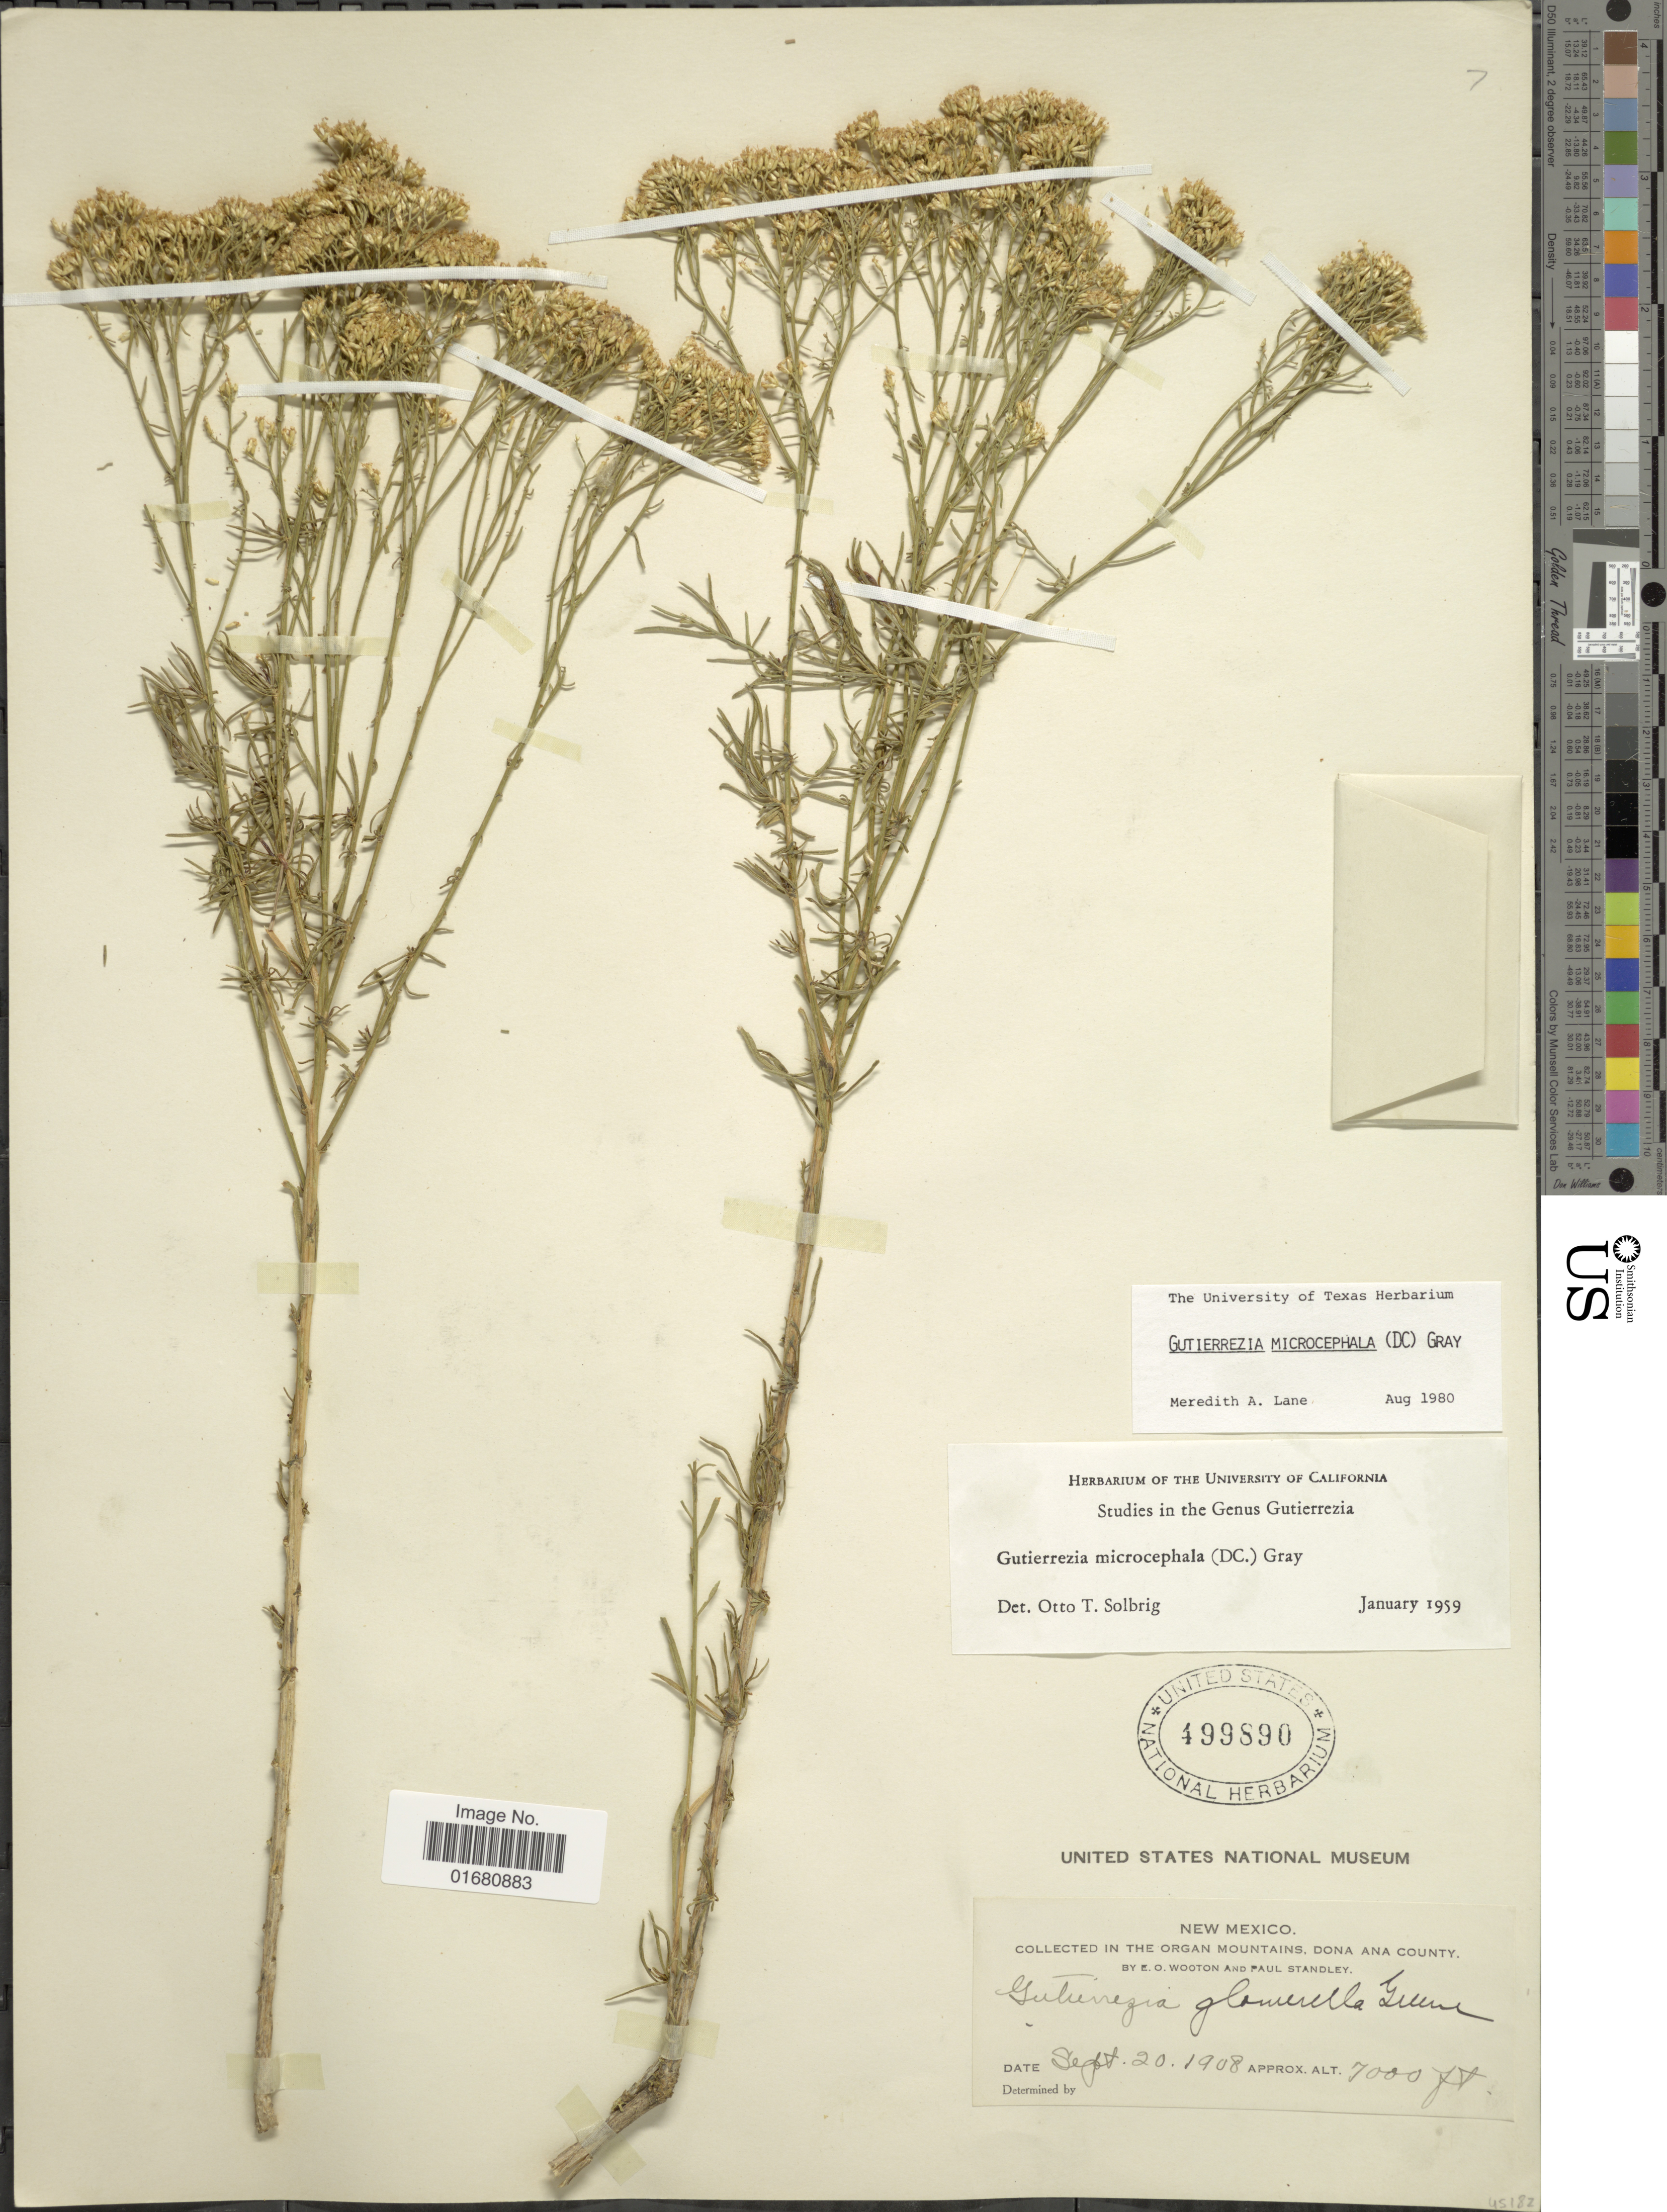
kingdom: Plantae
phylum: Tracheophyta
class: Magnoliopsida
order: Asterales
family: Asteraceae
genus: Gutierrezia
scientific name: Gutierrezia microcephala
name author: (DC.) A. Gray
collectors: E. O. Wooton & P. C. Standley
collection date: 1908-09-20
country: United States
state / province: New Mexico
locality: In the Organ Mountains, Dona Ana County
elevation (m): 2134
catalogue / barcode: US 499890